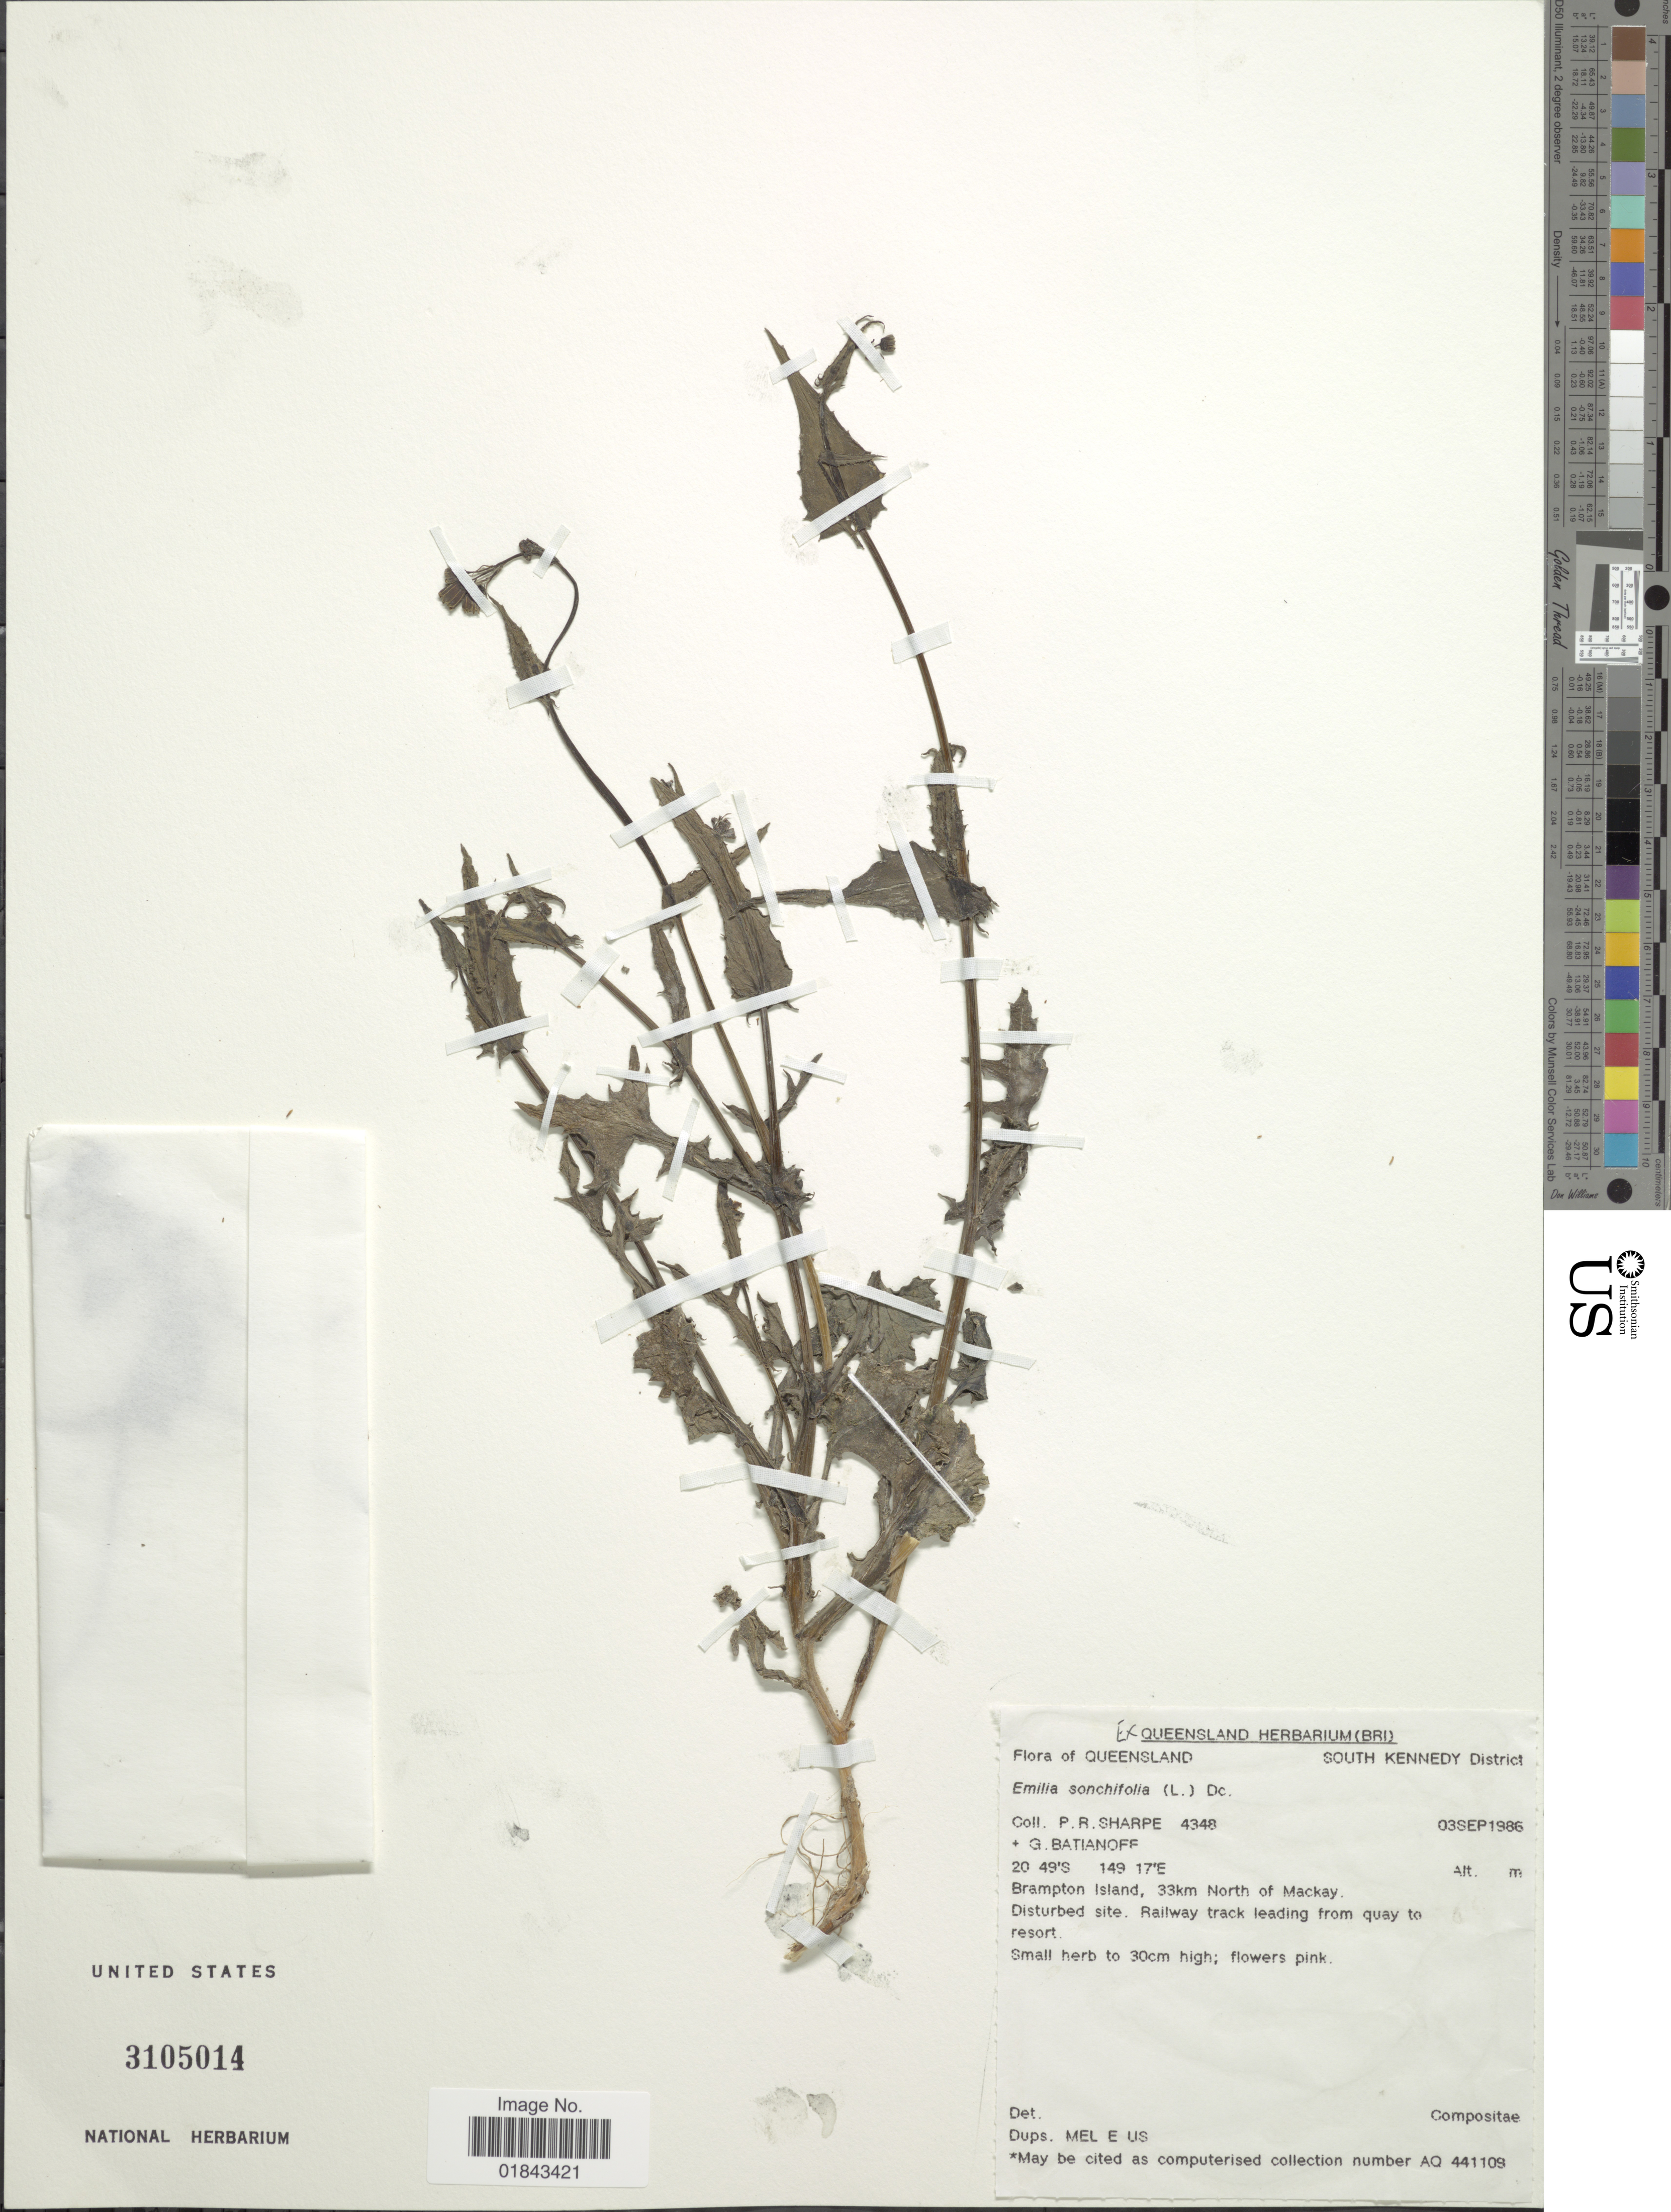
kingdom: Plantae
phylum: Tracheophyta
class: Magnoliopsida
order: Asterales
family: Asteraceae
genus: Emilia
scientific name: Emilia sonchifolia var. sonchifolia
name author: (L.) DC.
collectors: P. Sharpe & G. Batianoff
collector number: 4348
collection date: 1986-09-03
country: Australia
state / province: Queensland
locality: South Kennedy District, Brampton Island, 33km North of Mackay, disturbed site, railway track leading from quay to resort.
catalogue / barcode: US 3105014